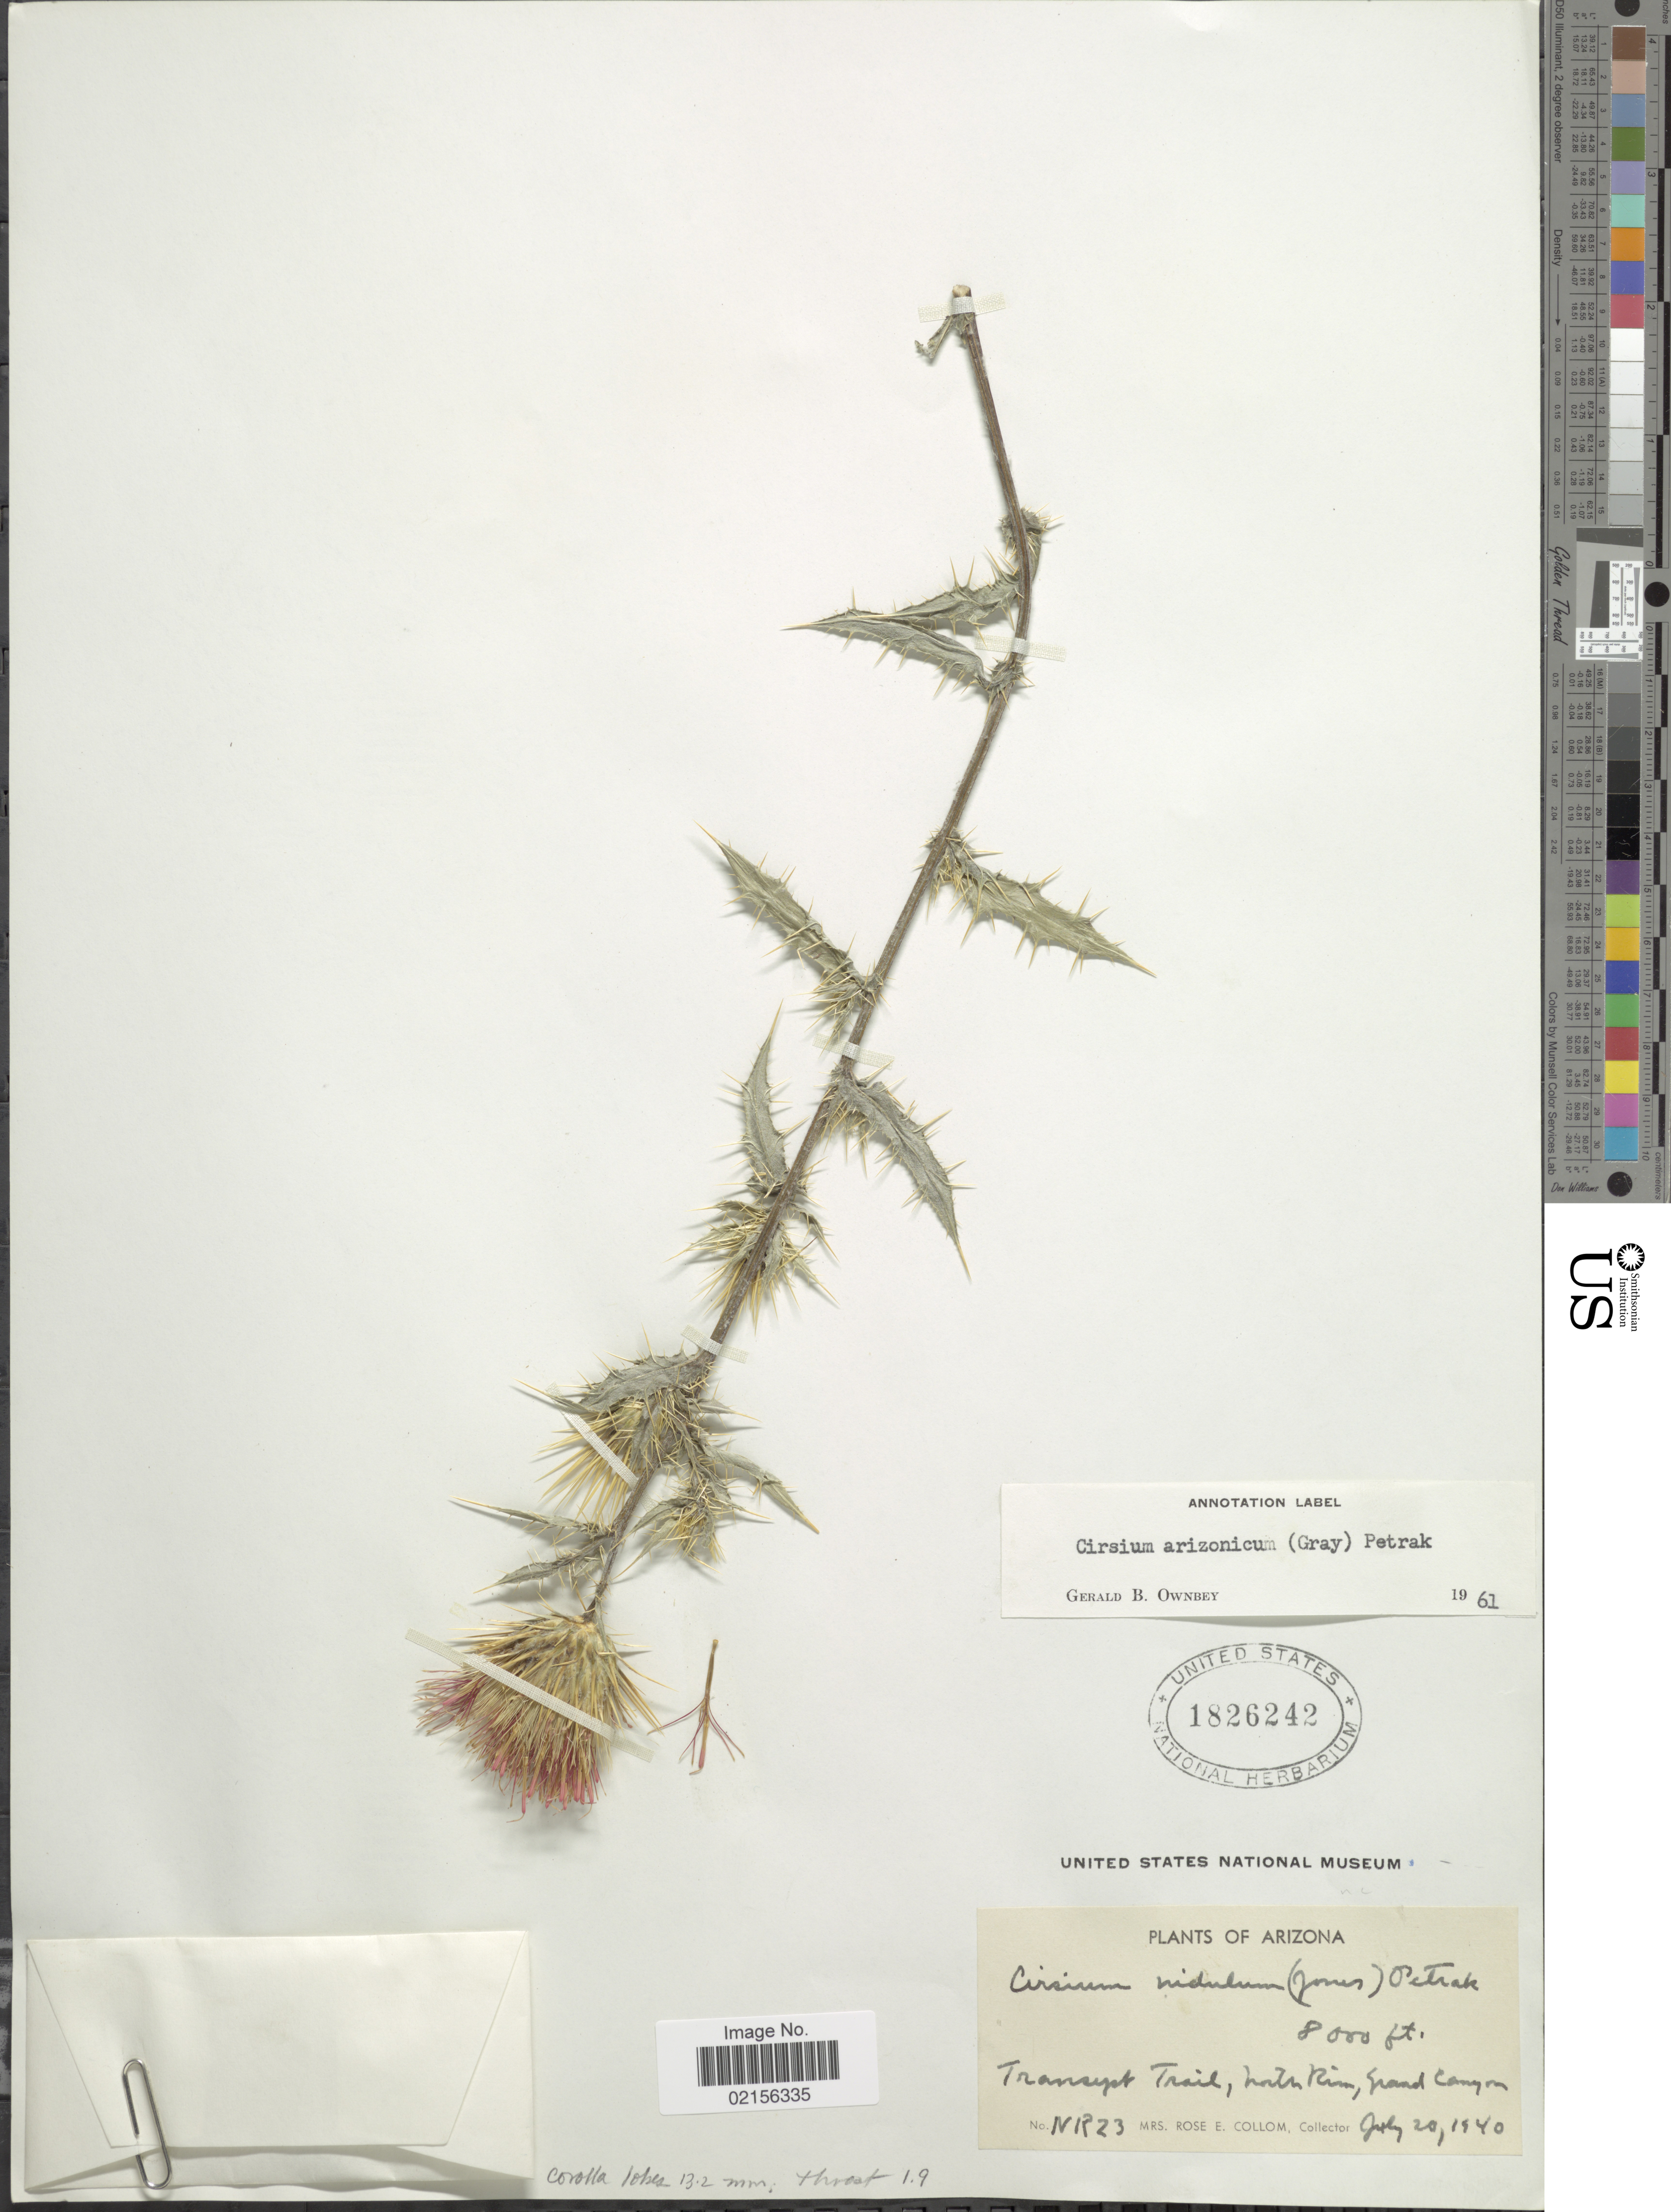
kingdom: Plantae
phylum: Tracheophyta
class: Magnoliopsida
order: Asterales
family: Asteraceae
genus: Cirsium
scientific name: Cirsium arizonicum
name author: (A. Gray) Petr.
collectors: R. E. Collom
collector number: NR 23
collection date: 1940-07-20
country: United States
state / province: Arizona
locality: Transept Trail, north Rim, Grand Canyon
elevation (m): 2438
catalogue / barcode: US 1826242